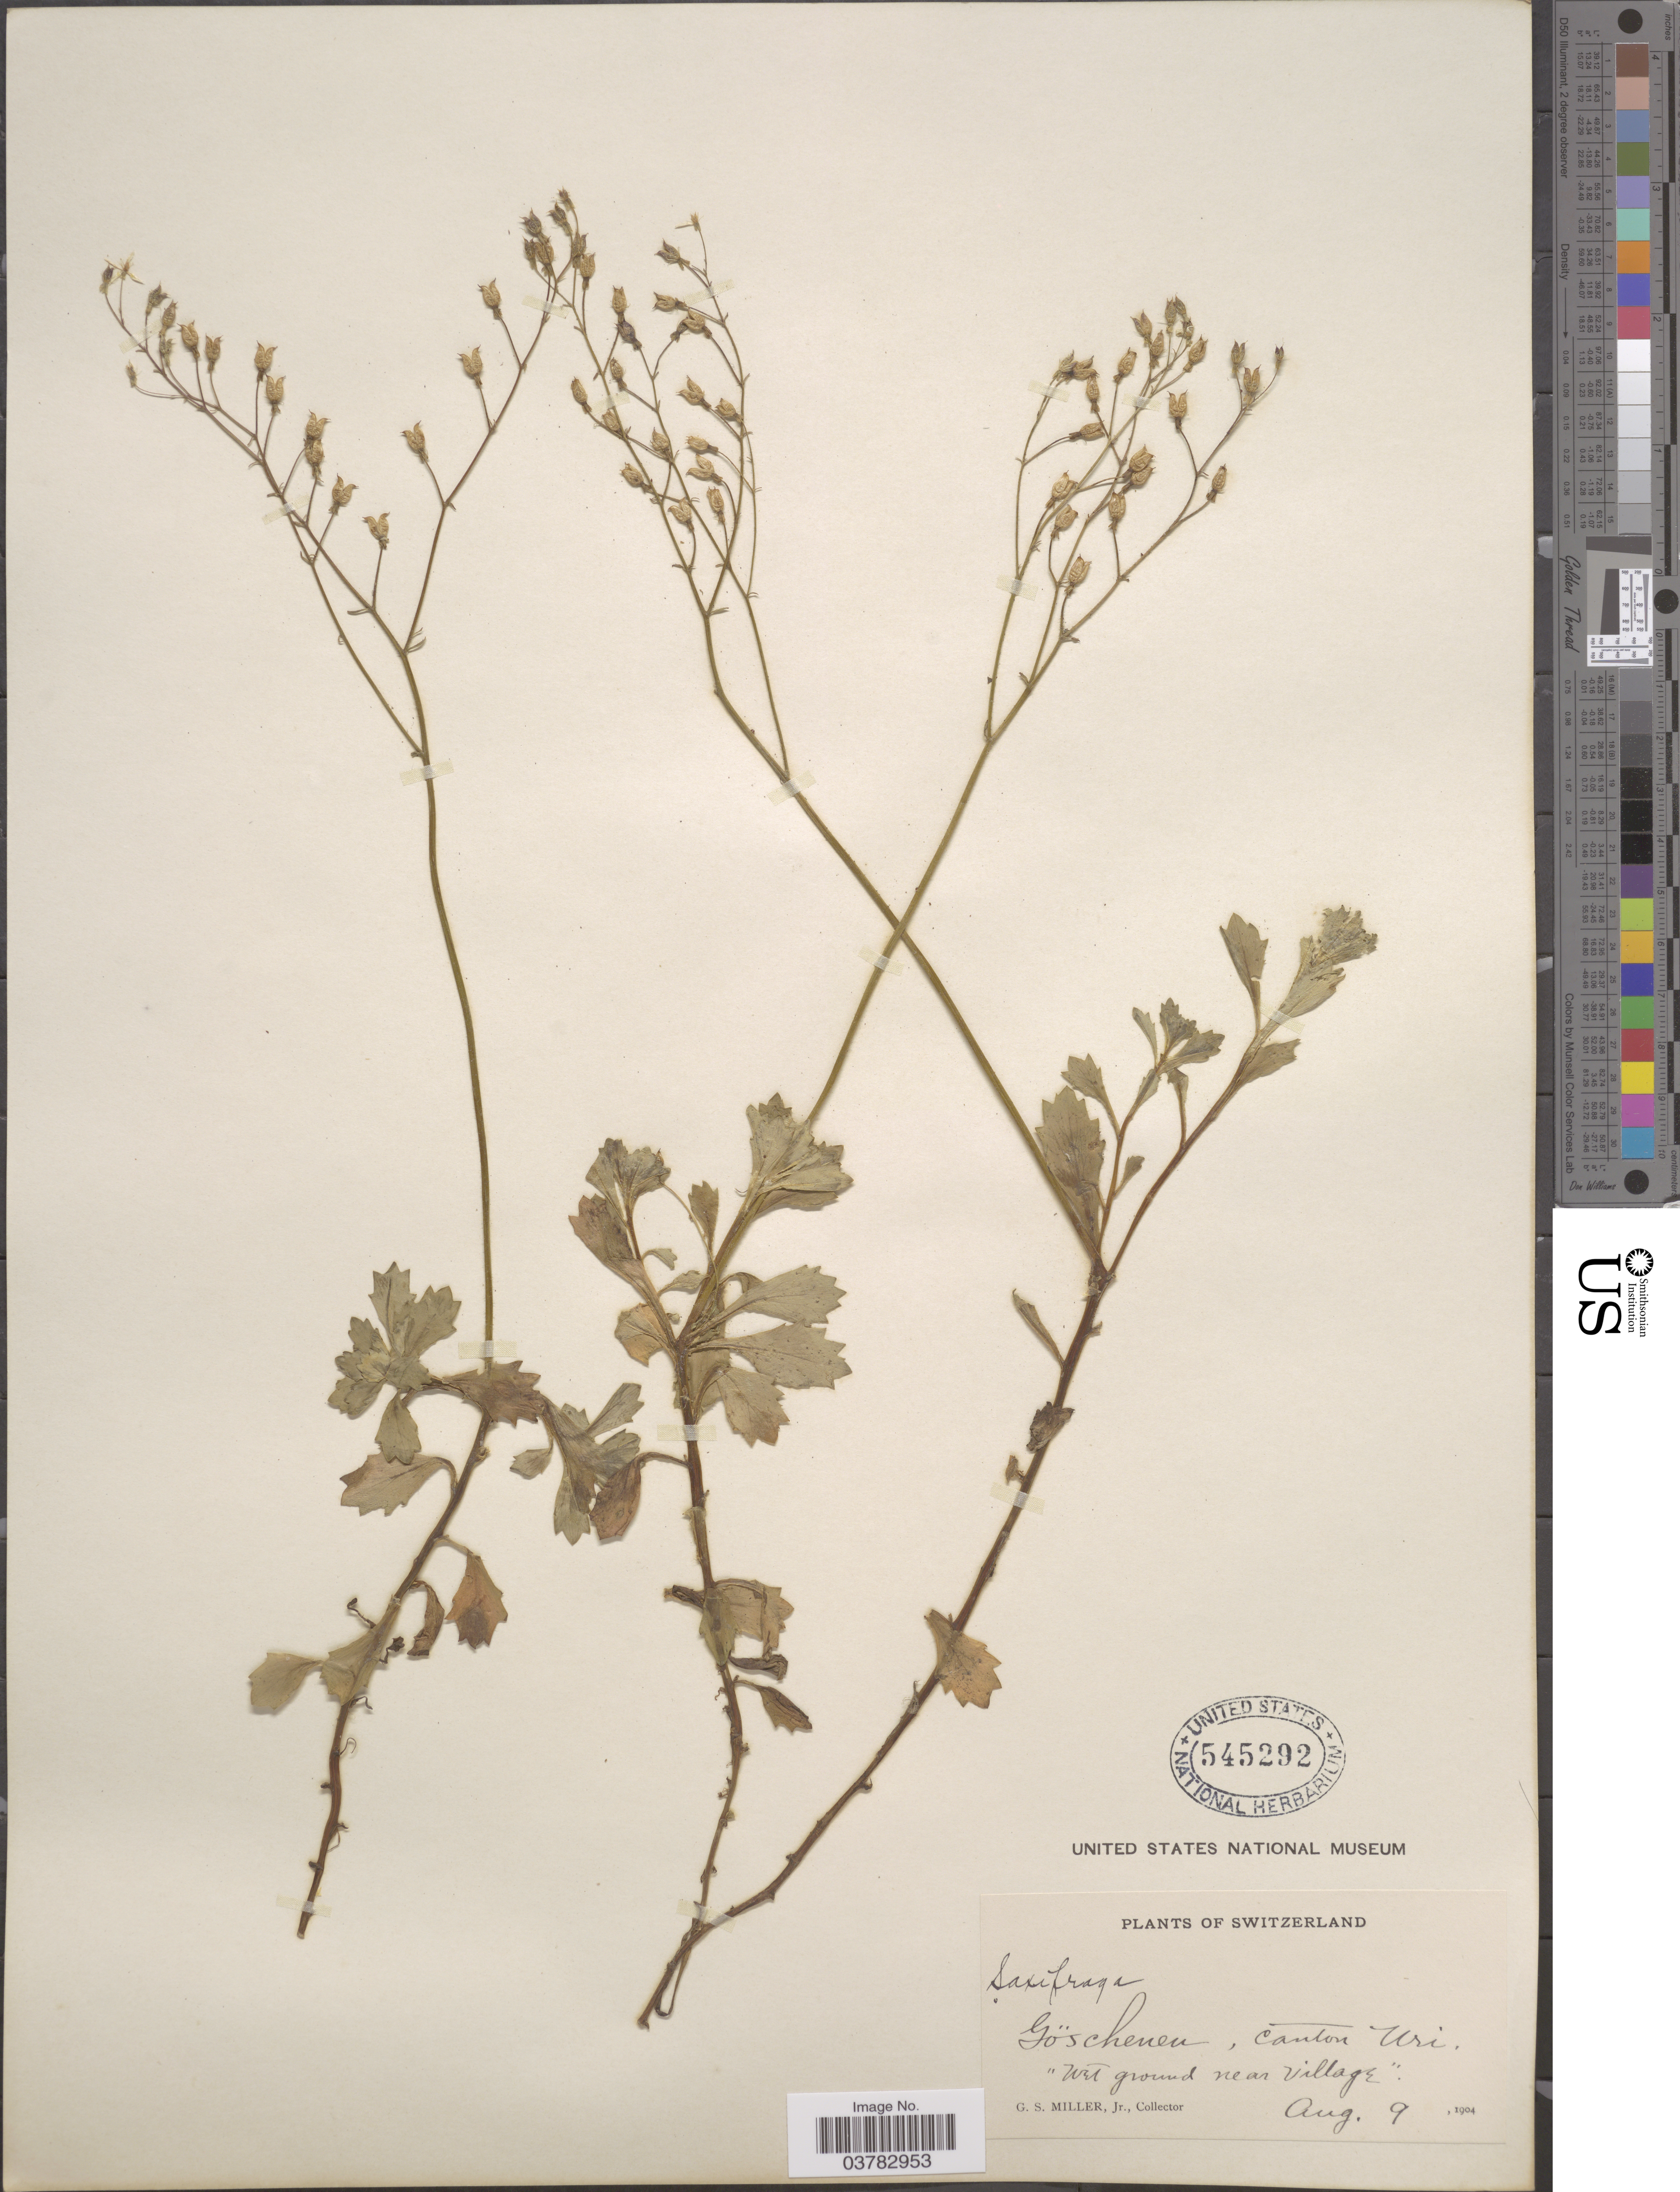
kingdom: Plantae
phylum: Tracheophyta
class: Magnoliopsida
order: Saxifragales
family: Saxifragaceae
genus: Saxifraga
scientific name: Saxifraga sp.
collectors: G. S. Miller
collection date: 1904-08-09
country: Switzerland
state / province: Uri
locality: Göschenen, canton Uri, "wet ground near village".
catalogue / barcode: US 545292